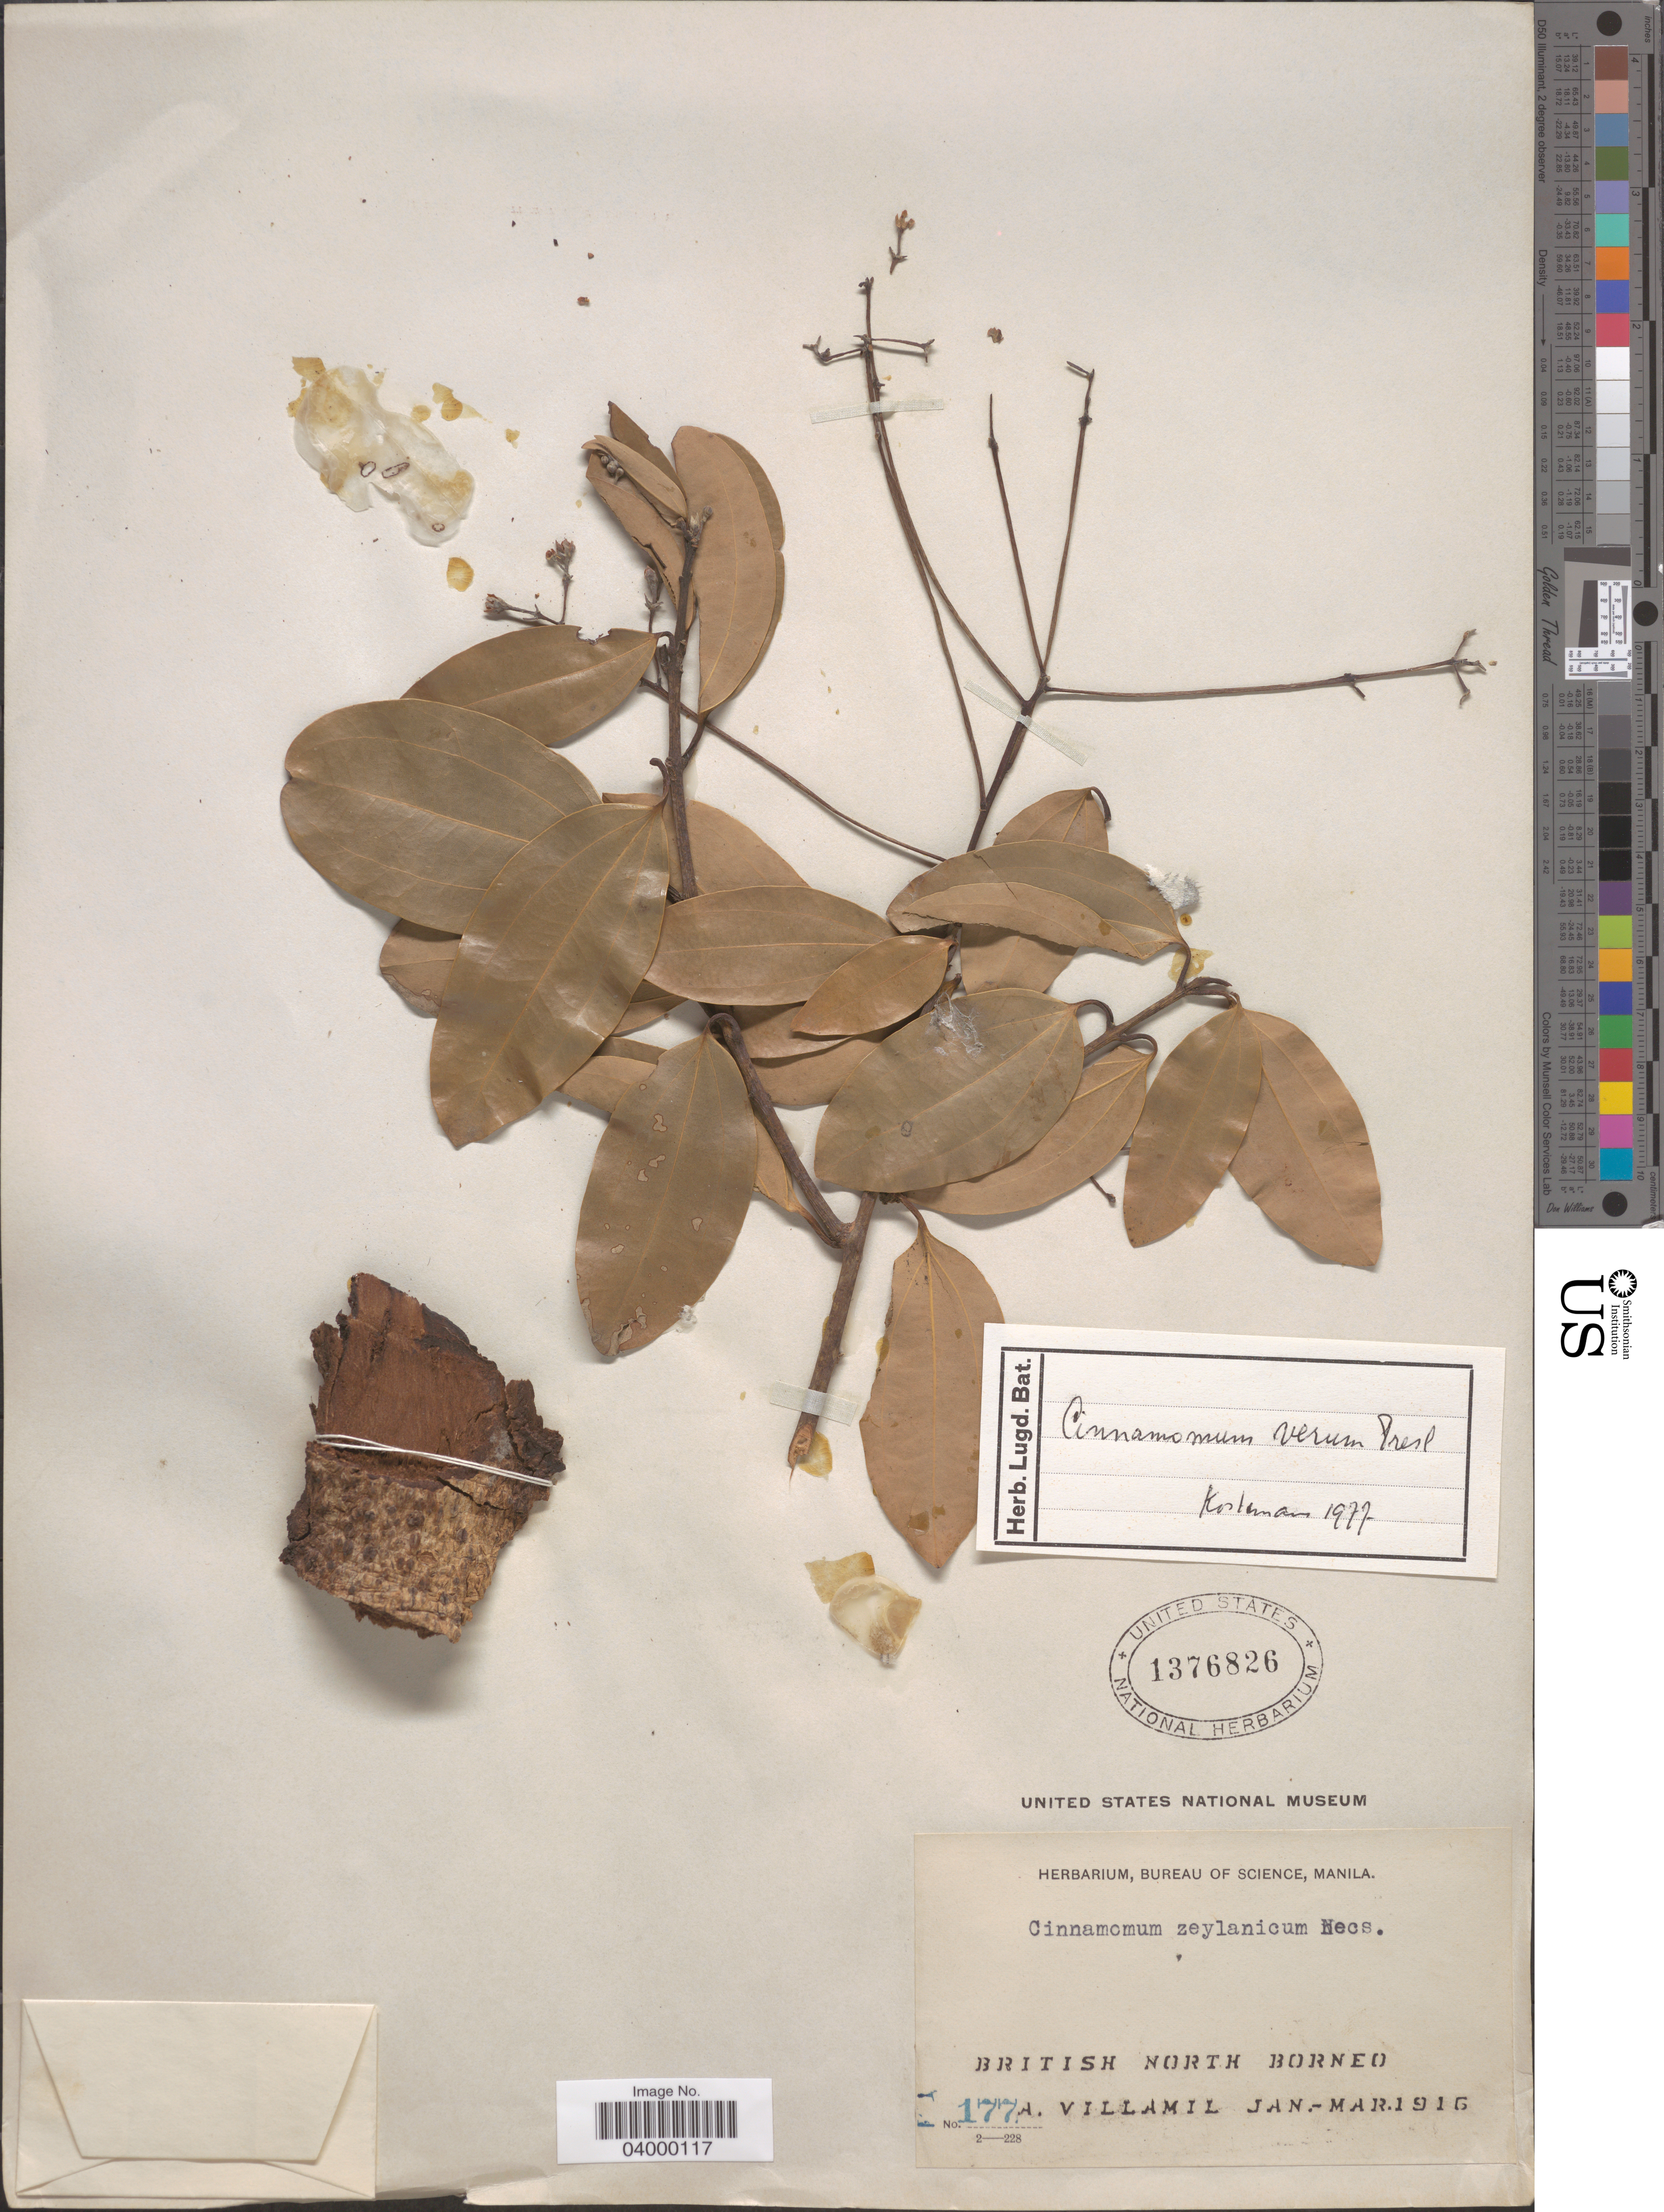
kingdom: Plantae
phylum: Tracheophyta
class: Magnoliopsida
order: Laurales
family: Lauraceae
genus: Cinnamomum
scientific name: Cinnamomum verum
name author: J. Presl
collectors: A. Villamil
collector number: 177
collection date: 1916-01/1916-03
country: Malaysia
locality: British North Borneo.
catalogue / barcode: US 1376826